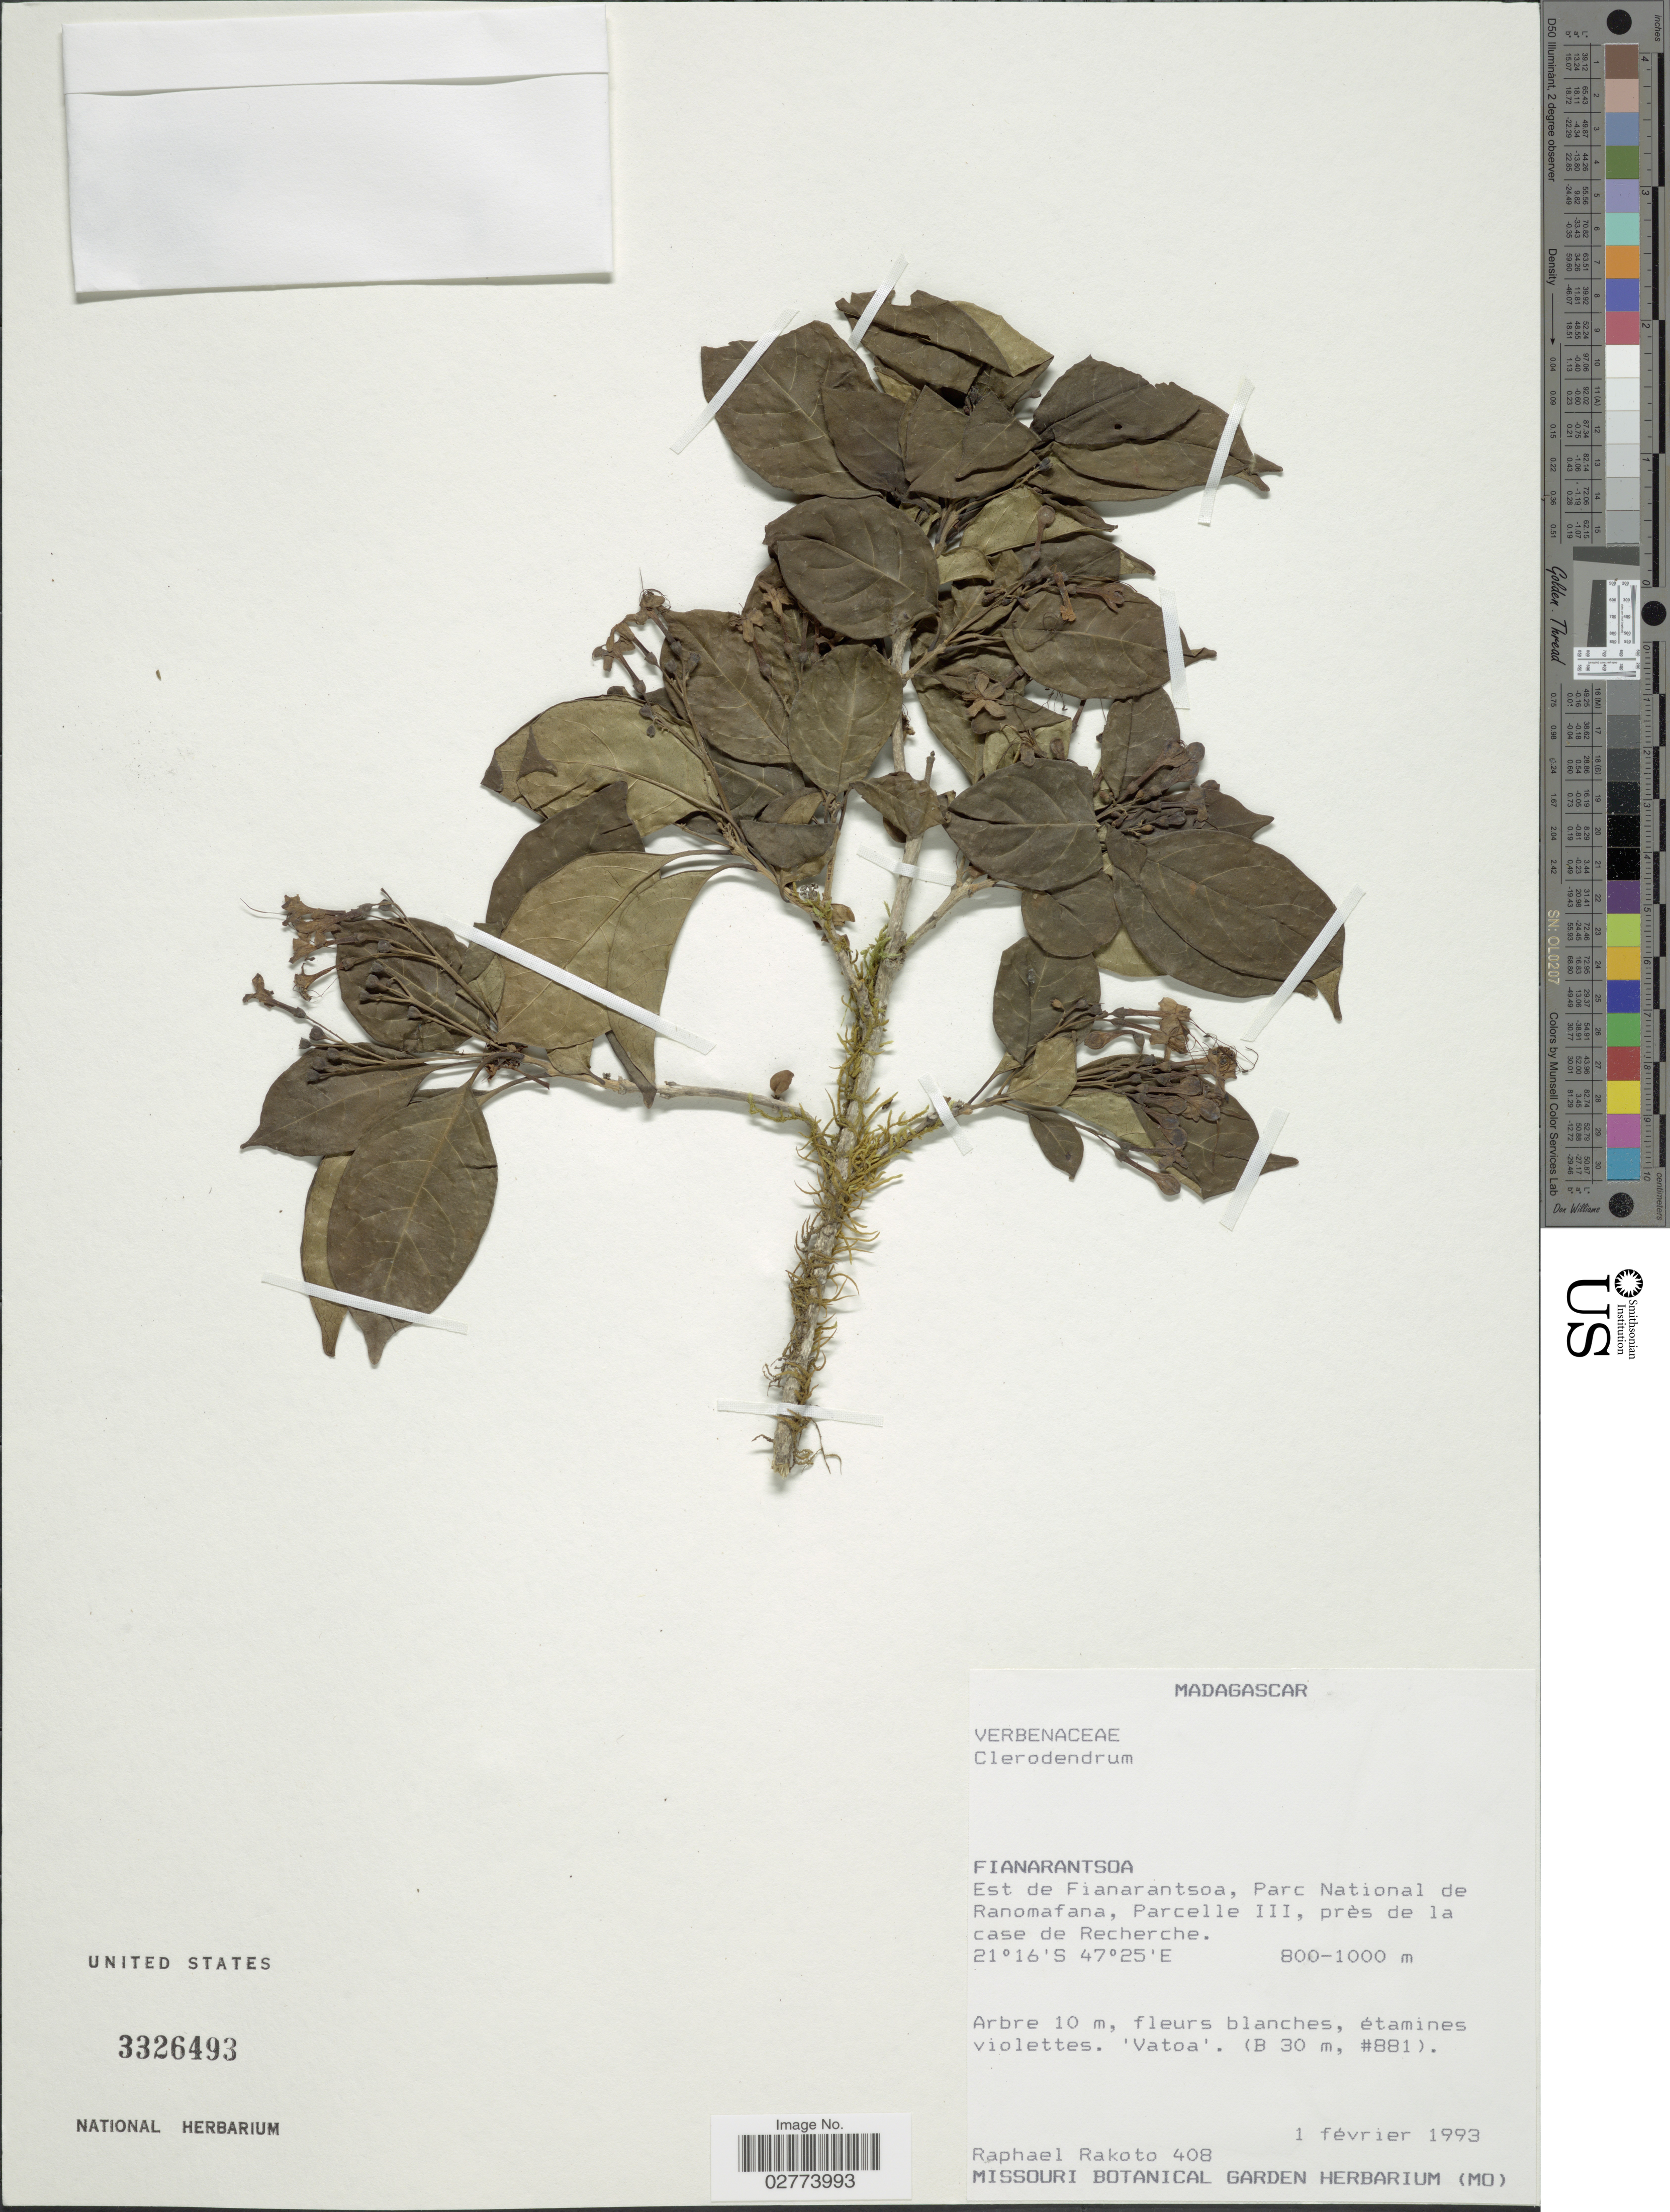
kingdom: Plantae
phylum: Tracheophyta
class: Magnoliopsida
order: Lamiales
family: Lamiaceae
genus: Clerodendrum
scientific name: Clerodendrum sp.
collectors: R. Rakoto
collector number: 408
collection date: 1993-02-01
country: Madagascar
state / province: Vatovavy Fitovinany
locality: Est de Fianarantsoa, Parc National de Ranomafana, Parcelle III, près de la case de Recherche.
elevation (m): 800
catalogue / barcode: US 3326493